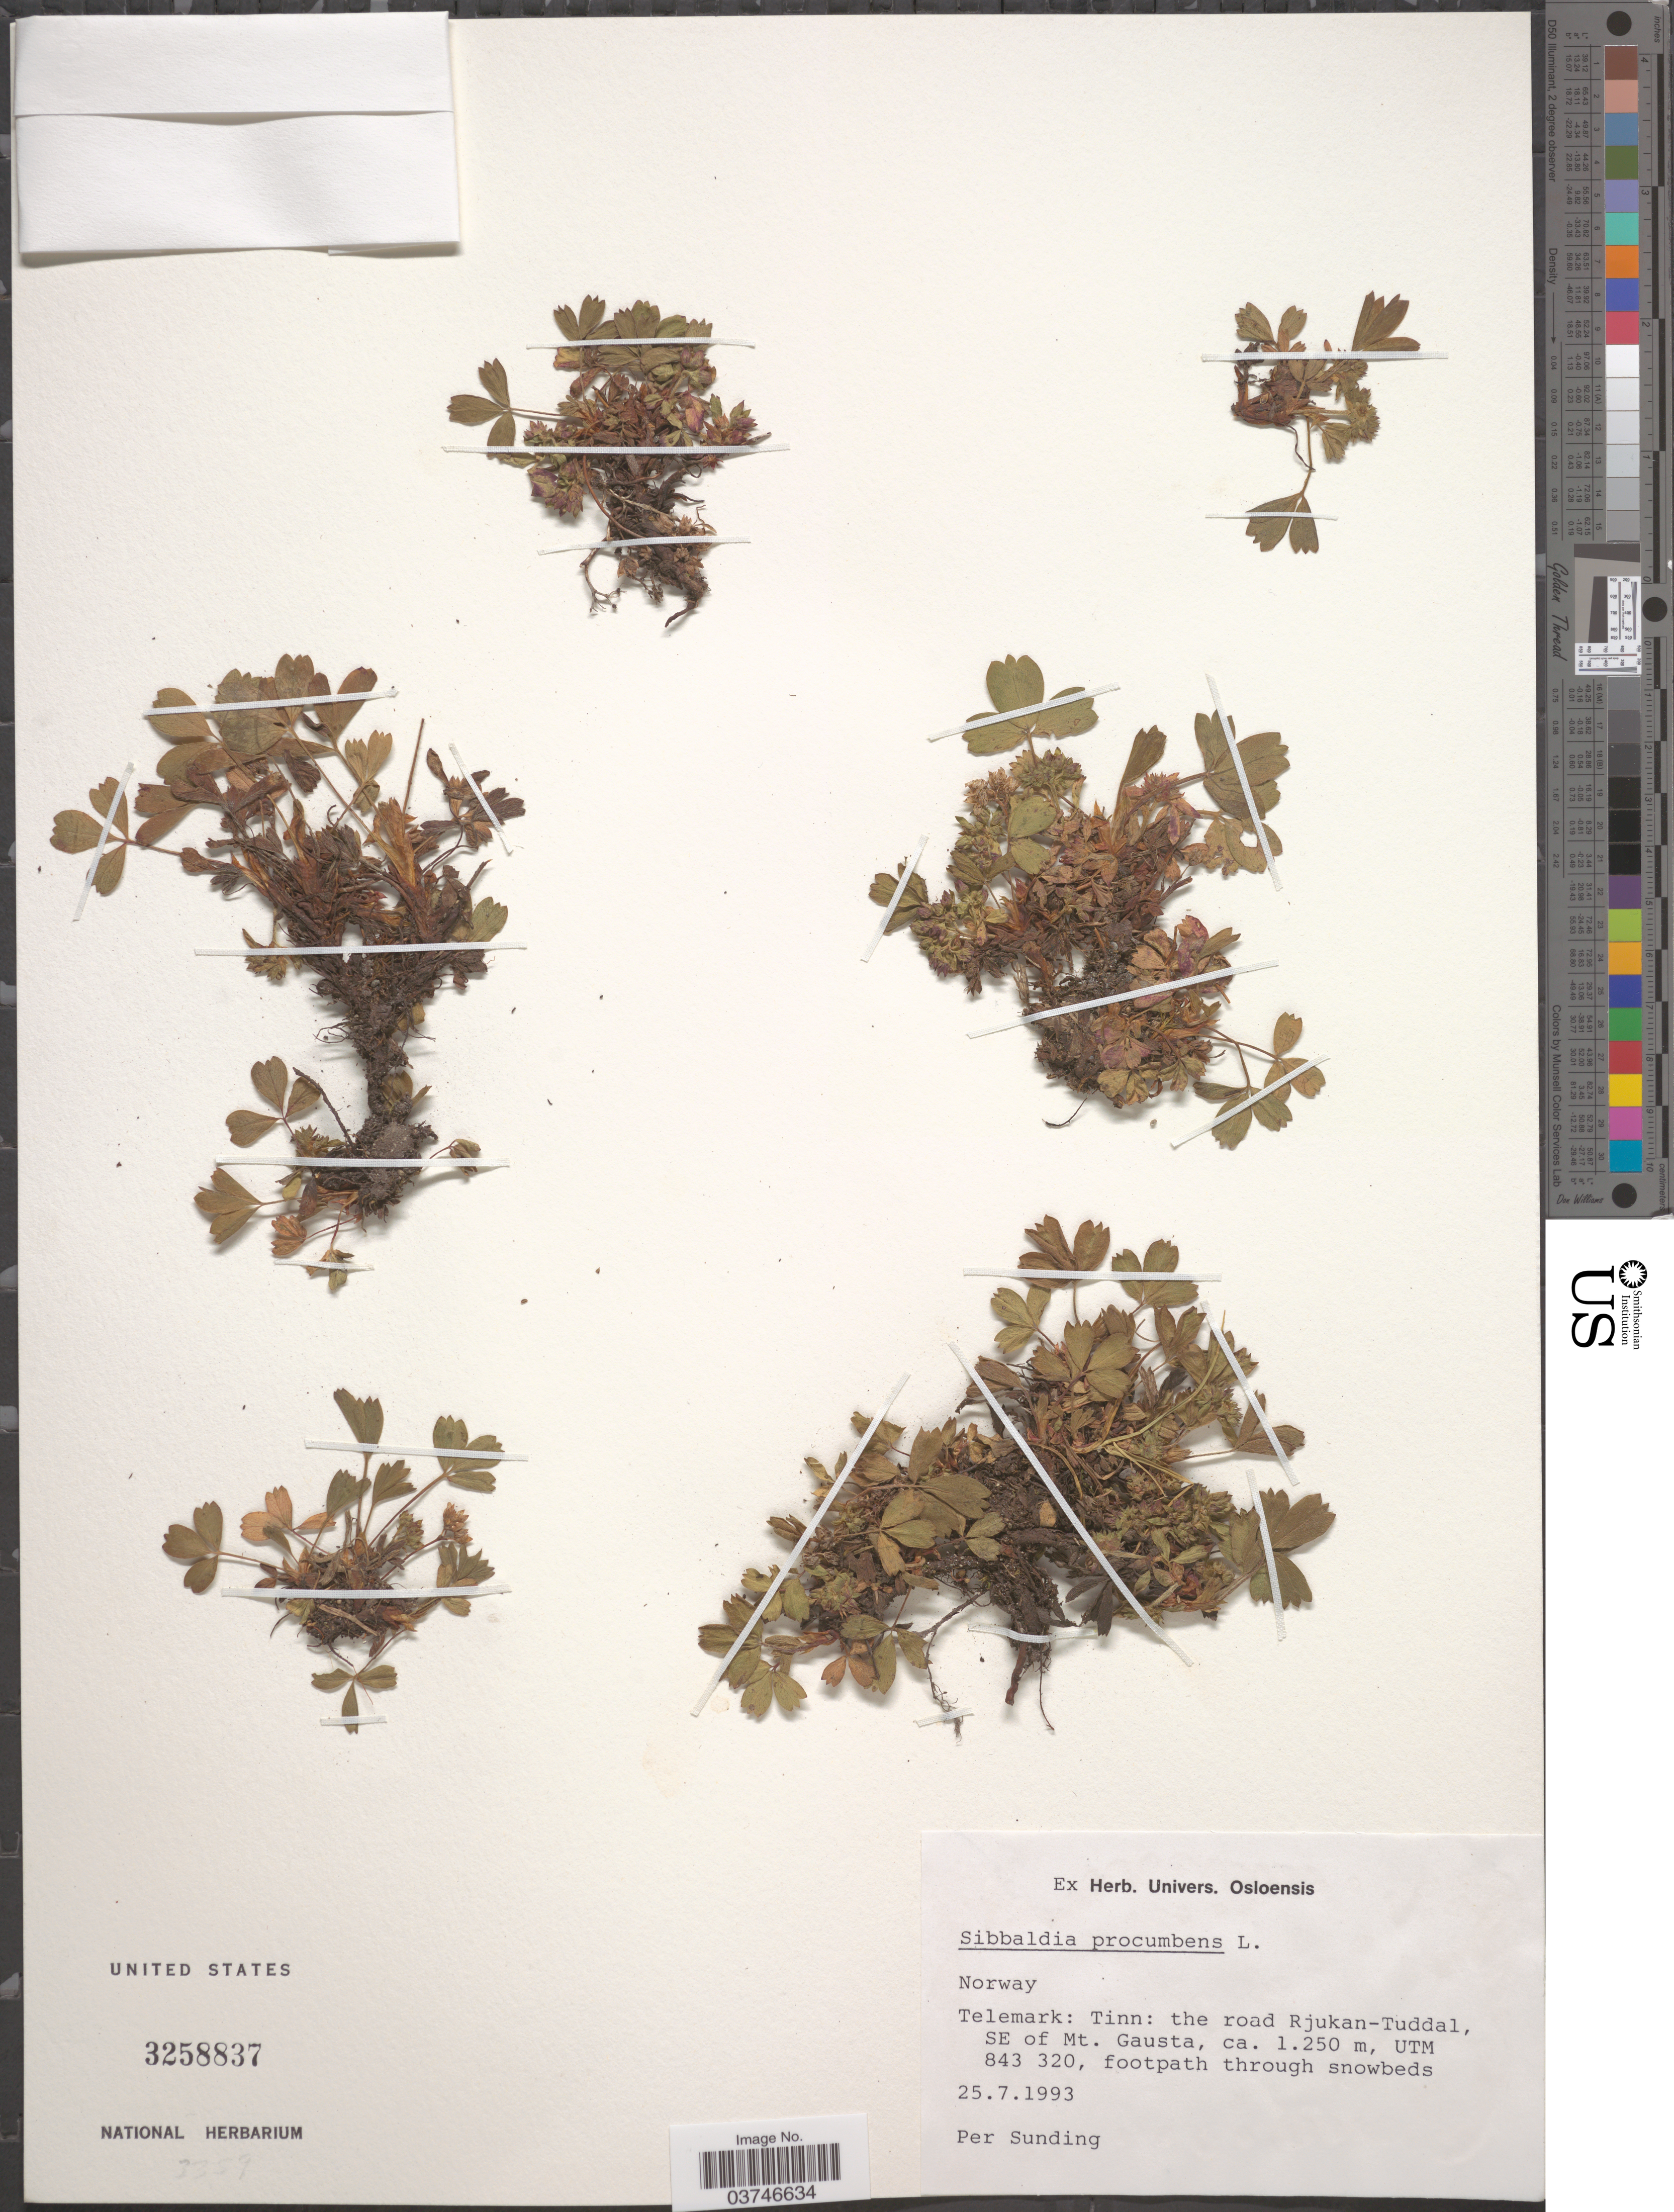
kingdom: Plantae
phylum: Tracheophyta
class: Magnoliopsida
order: Rosales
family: Rosaceae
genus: Sibbaldia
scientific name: Sibbaldia procumbens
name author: L.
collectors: P. O. Sunding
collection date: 1993-07-25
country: Norway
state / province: Telemark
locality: Tinn: the road Rjukan-Tuddal, SE of Mt. Gausta, UTM 843 320, footpath through snowbeds.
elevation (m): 1250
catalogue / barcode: US 3258837